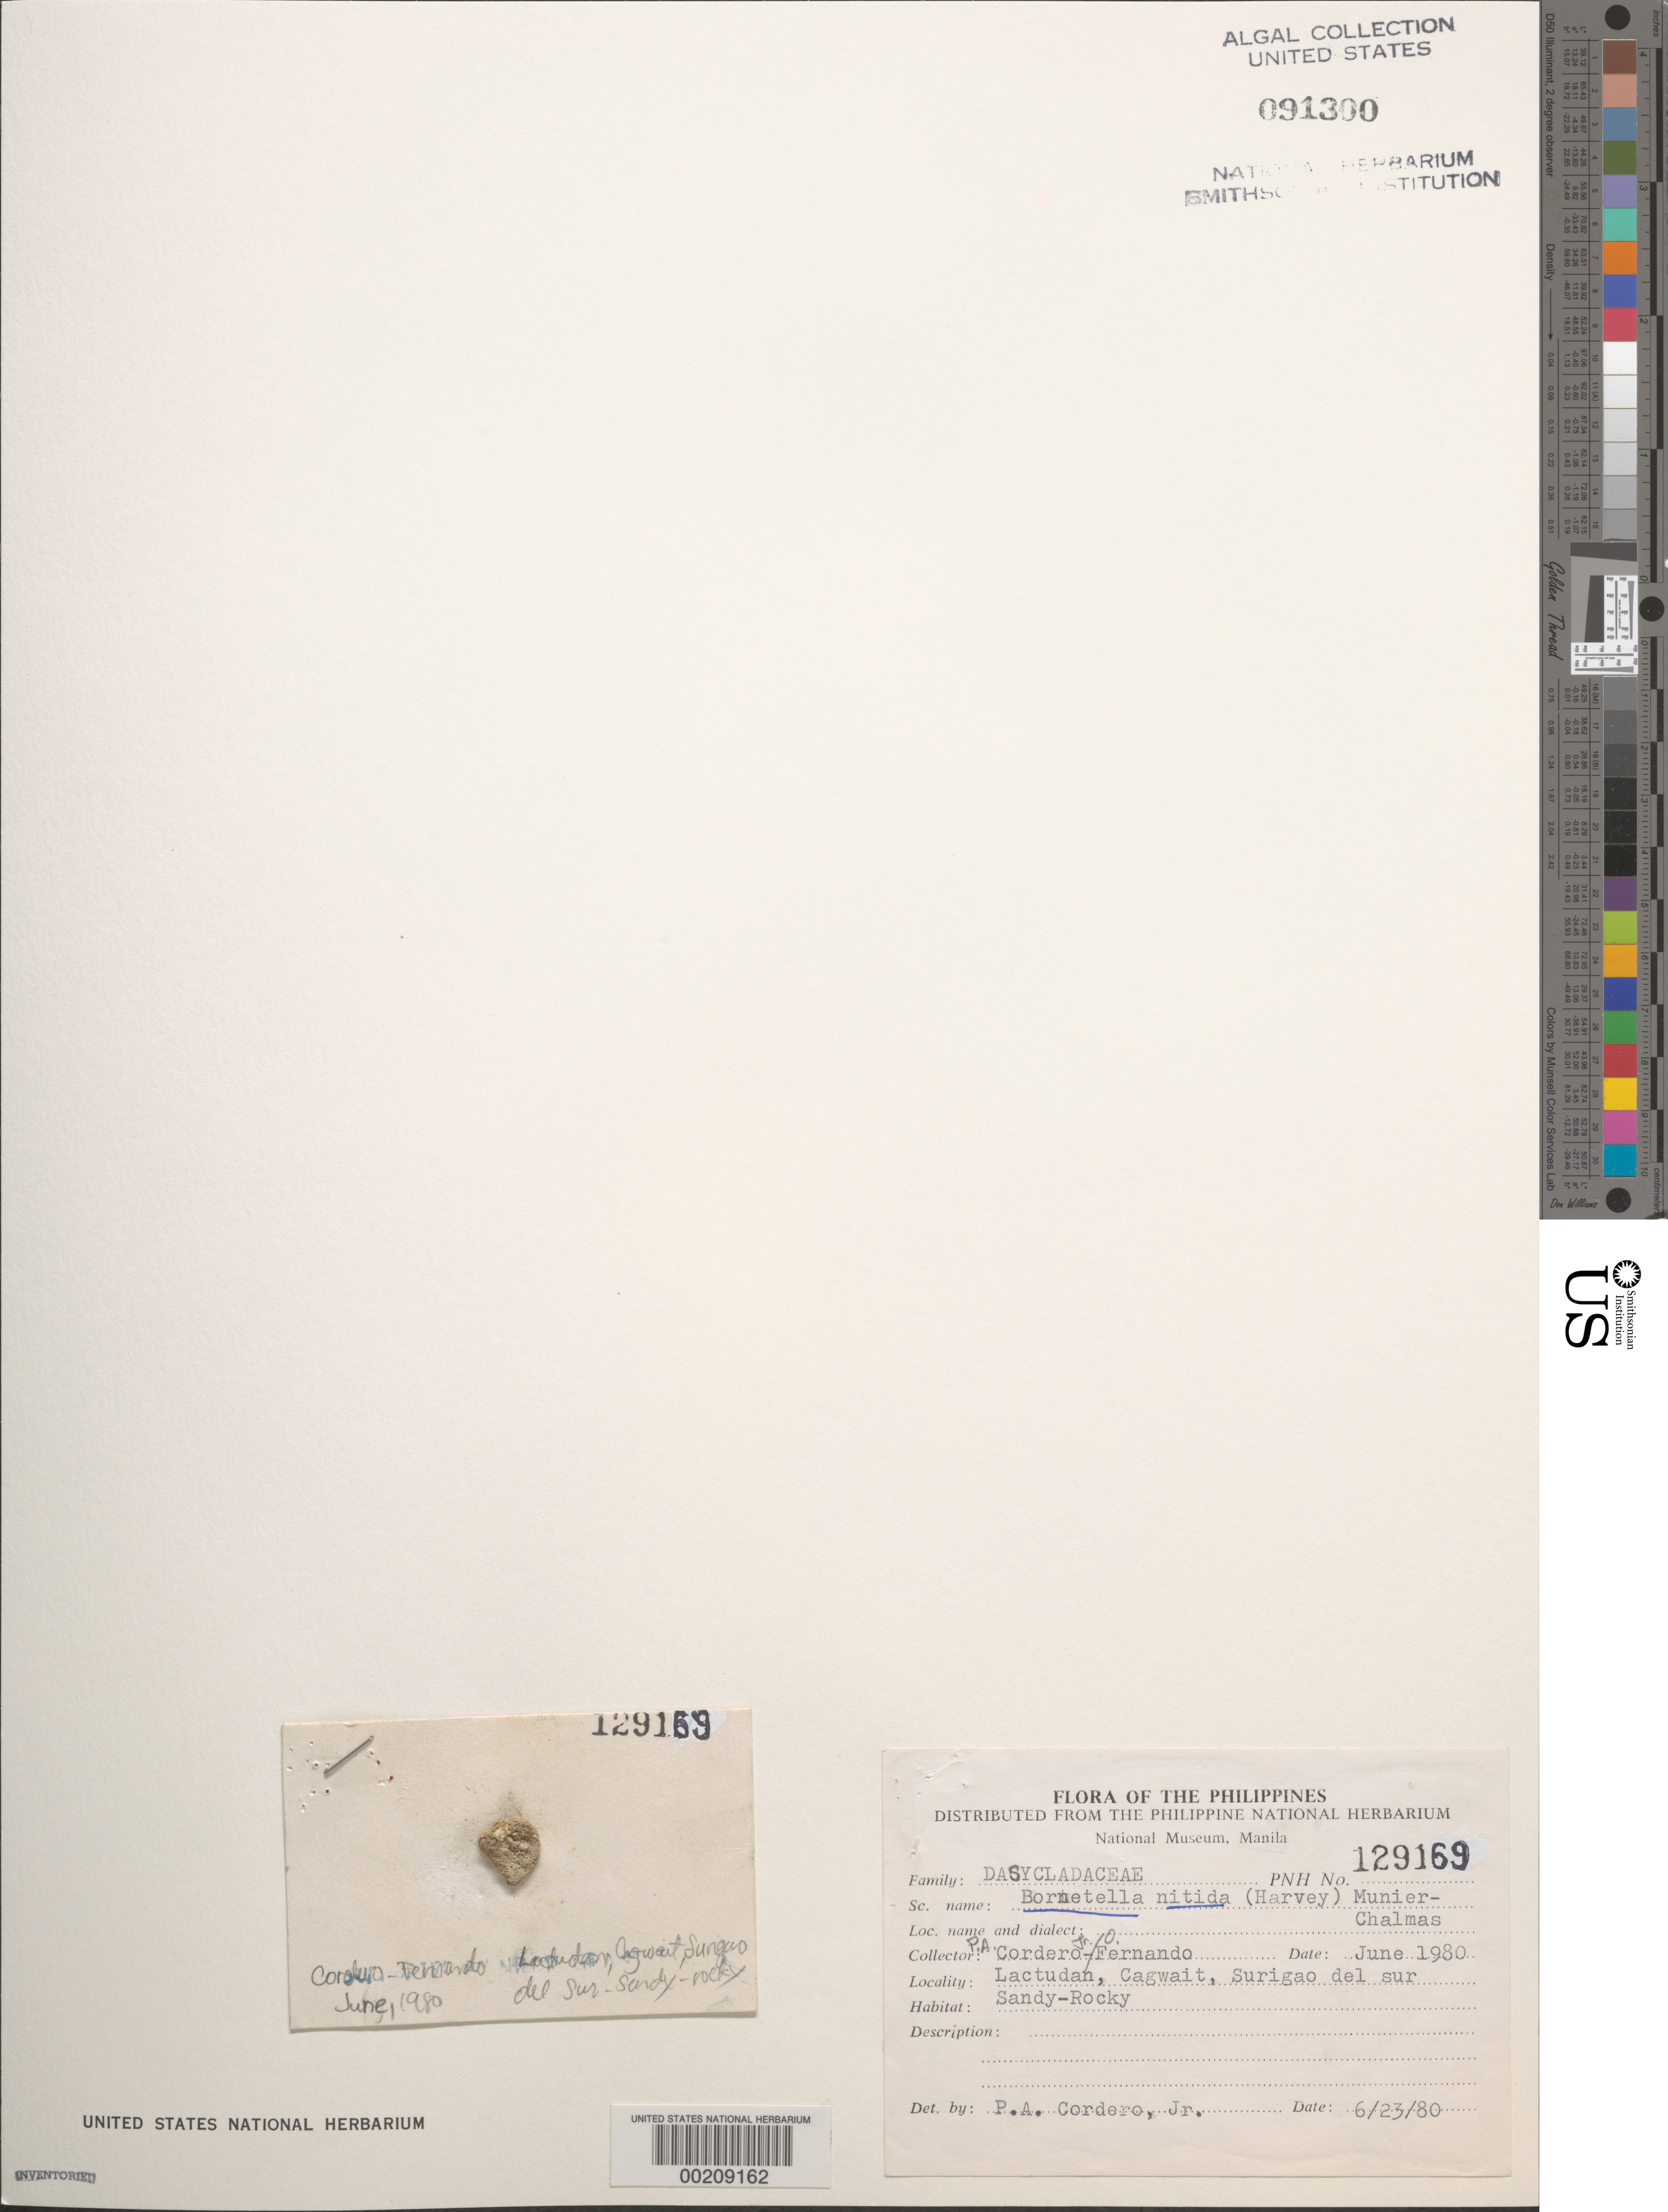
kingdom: Plantae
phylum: Chlorophyta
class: Ulvophyceae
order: Dasycladales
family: Dasycladaceae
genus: Bornetella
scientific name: Bornetella nitida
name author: Mun.-Chalm. ex O.G. Sond.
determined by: Cordero, P. A., Jr.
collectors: P. A. Cordero & O. Fernando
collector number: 129169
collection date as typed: Jun 1980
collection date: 1980-06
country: Philippines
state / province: Caraga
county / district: Surigao del Sur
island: Mindanao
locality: Lactudan, Cagwait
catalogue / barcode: US 91300